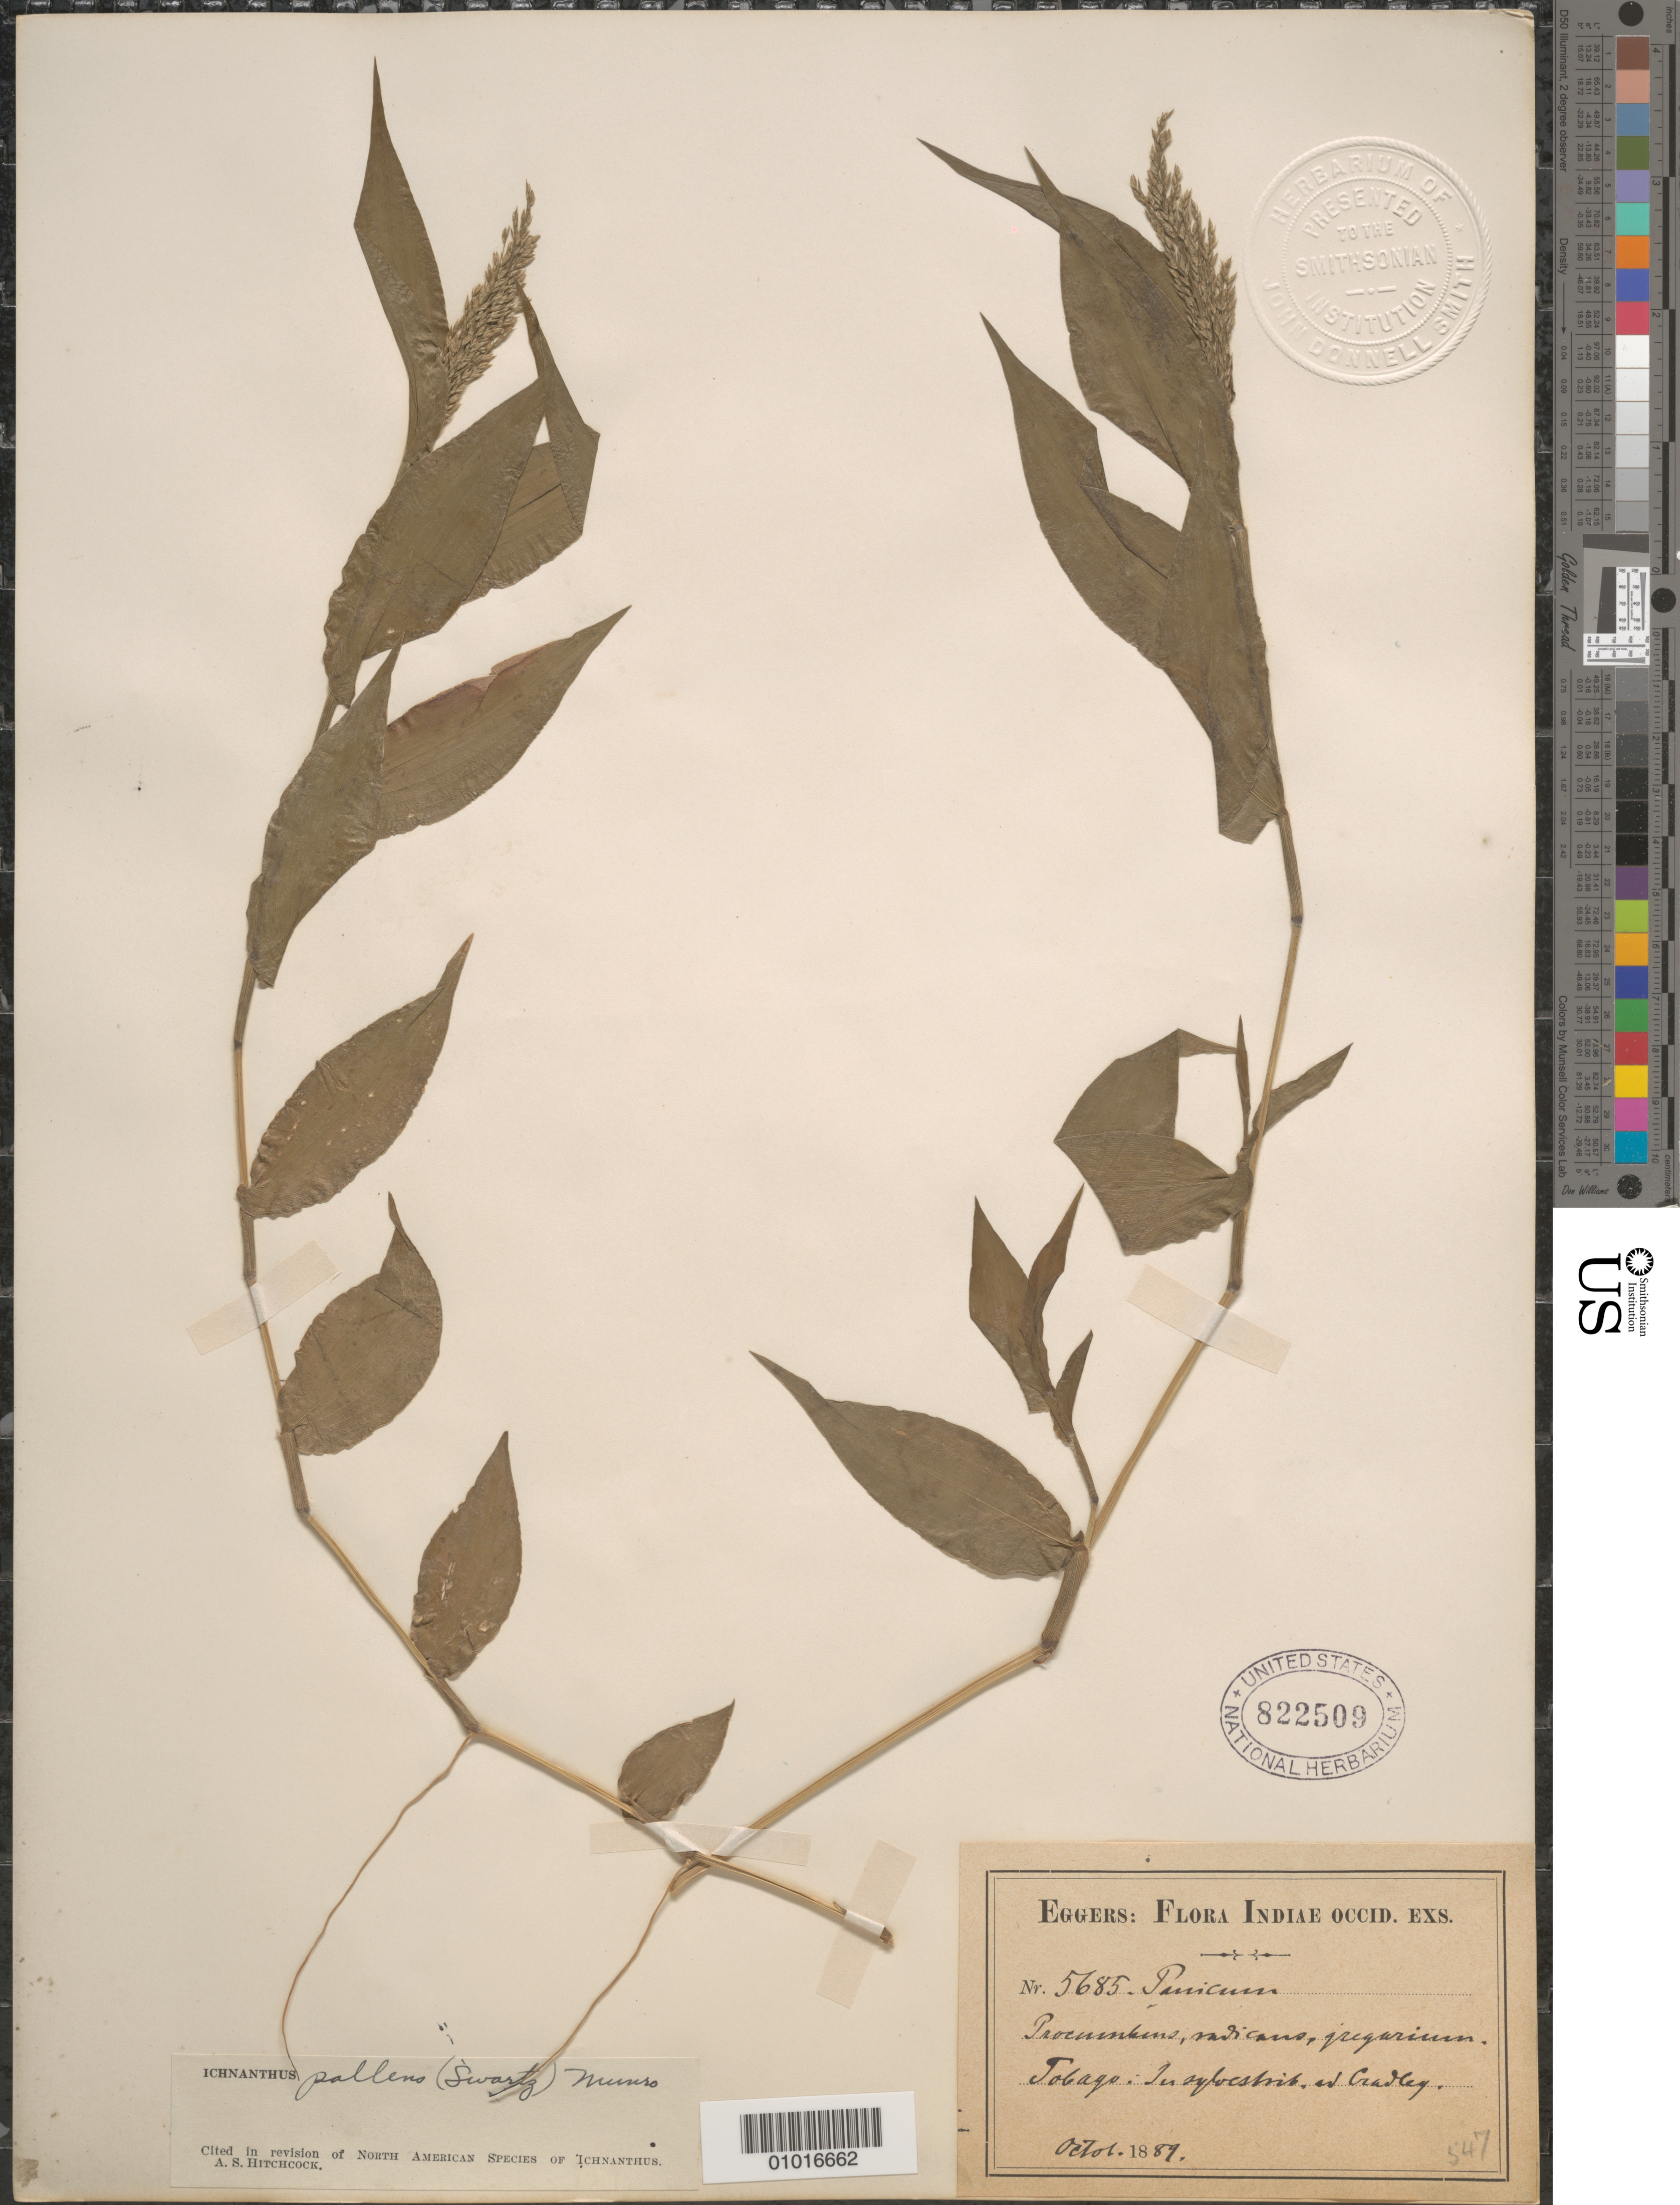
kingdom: Plantae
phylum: Tracheophyta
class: Liliopsida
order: Poales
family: Poaceae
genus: Ichnanthus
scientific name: Ichnanthus pallens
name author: (Sw.) Munro ex Benth.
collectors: H. F. A. von Eggers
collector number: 5685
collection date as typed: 01 Oct 1889 to 31 Oct 1889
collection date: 1889-10-01/1889-10-31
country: Trinidad and Tobago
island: Tobago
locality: In sybescribe ad Cradley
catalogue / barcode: US 822509